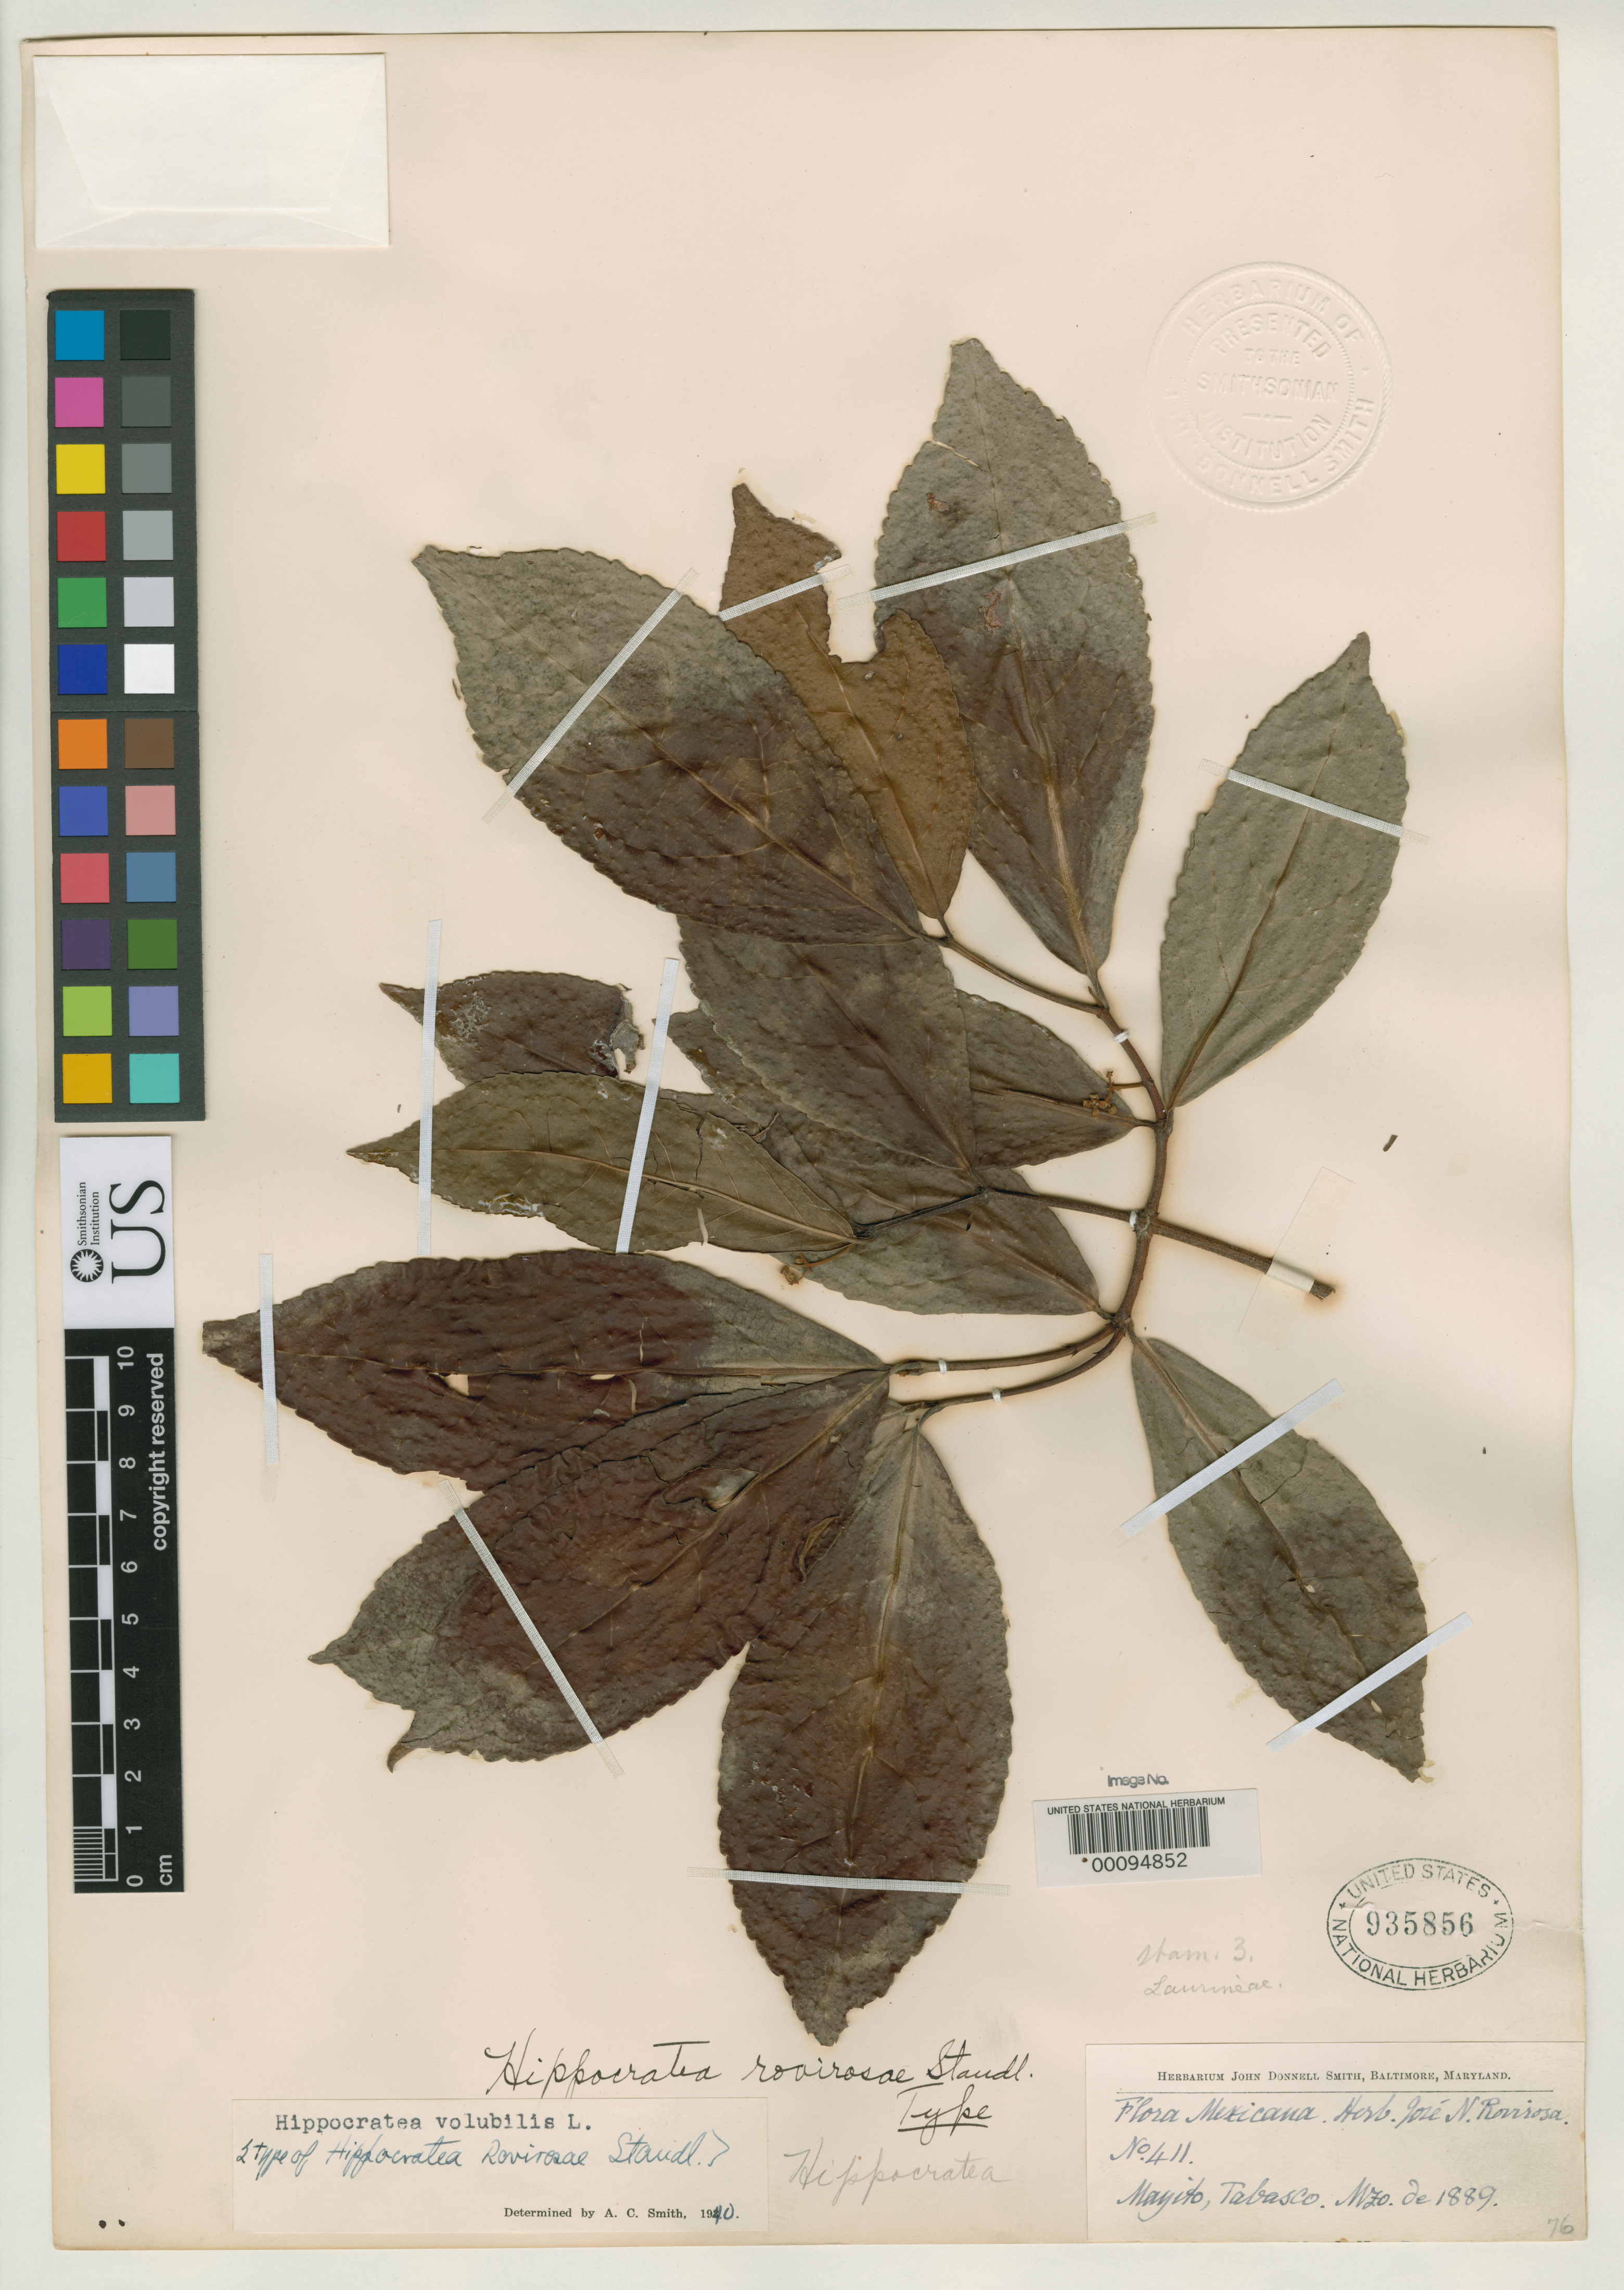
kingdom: Plantae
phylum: Tracheophyta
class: Magnoliopsida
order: Celastrales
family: Celastraceae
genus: Hippocratea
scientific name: Hippocratea rovirosae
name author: Standl.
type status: Holotype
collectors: J. N. Rovirosa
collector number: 411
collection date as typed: Mar 1889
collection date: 1889-03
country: Mexico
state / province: Tabasco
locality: Mayito.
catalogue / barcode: US 935856